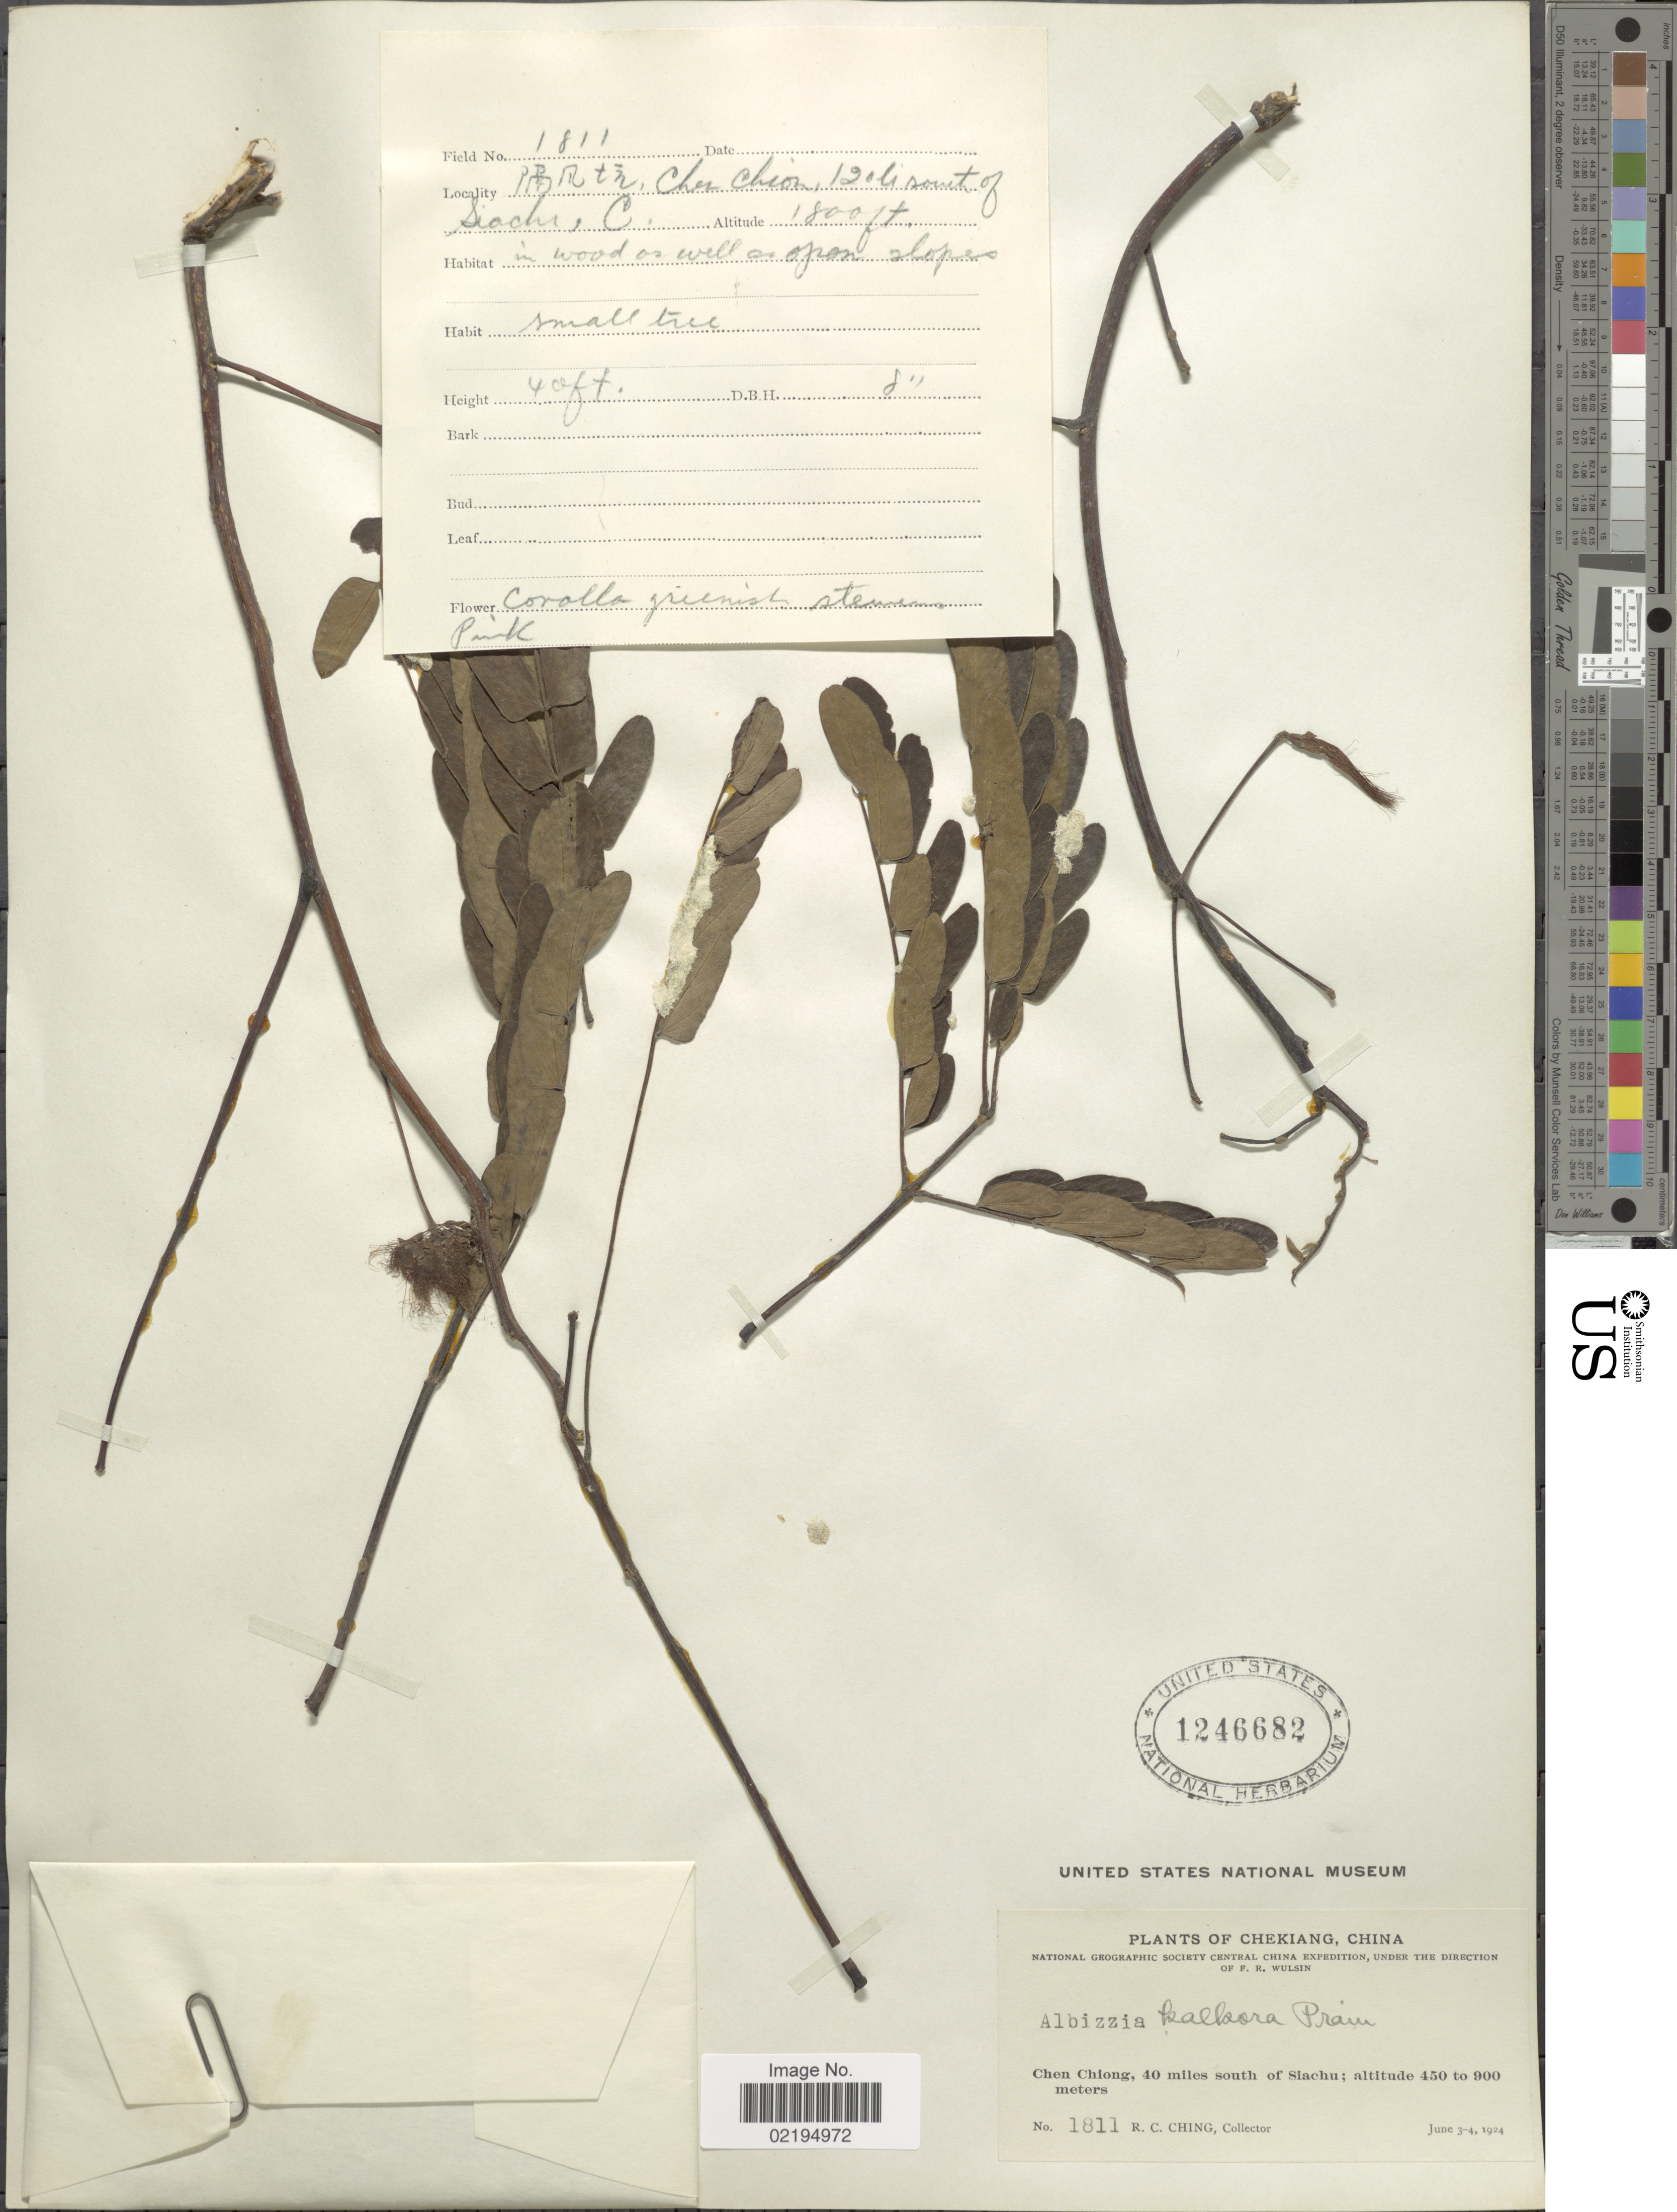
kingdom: Plantae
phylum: Tracheophyta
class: Magnoliopsida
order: Fabales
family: Fabaceae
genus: Albizia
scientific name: Albizia kalkora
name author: (Roxb.) Prain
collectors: R. C. Ching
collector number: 1811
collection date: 1924-06-03/1924-06-04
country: China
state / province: Zhejiang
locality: Chekiang, Chen Chiong, 40 miles south of Siachu.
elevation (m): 450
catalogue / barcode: US 1246682